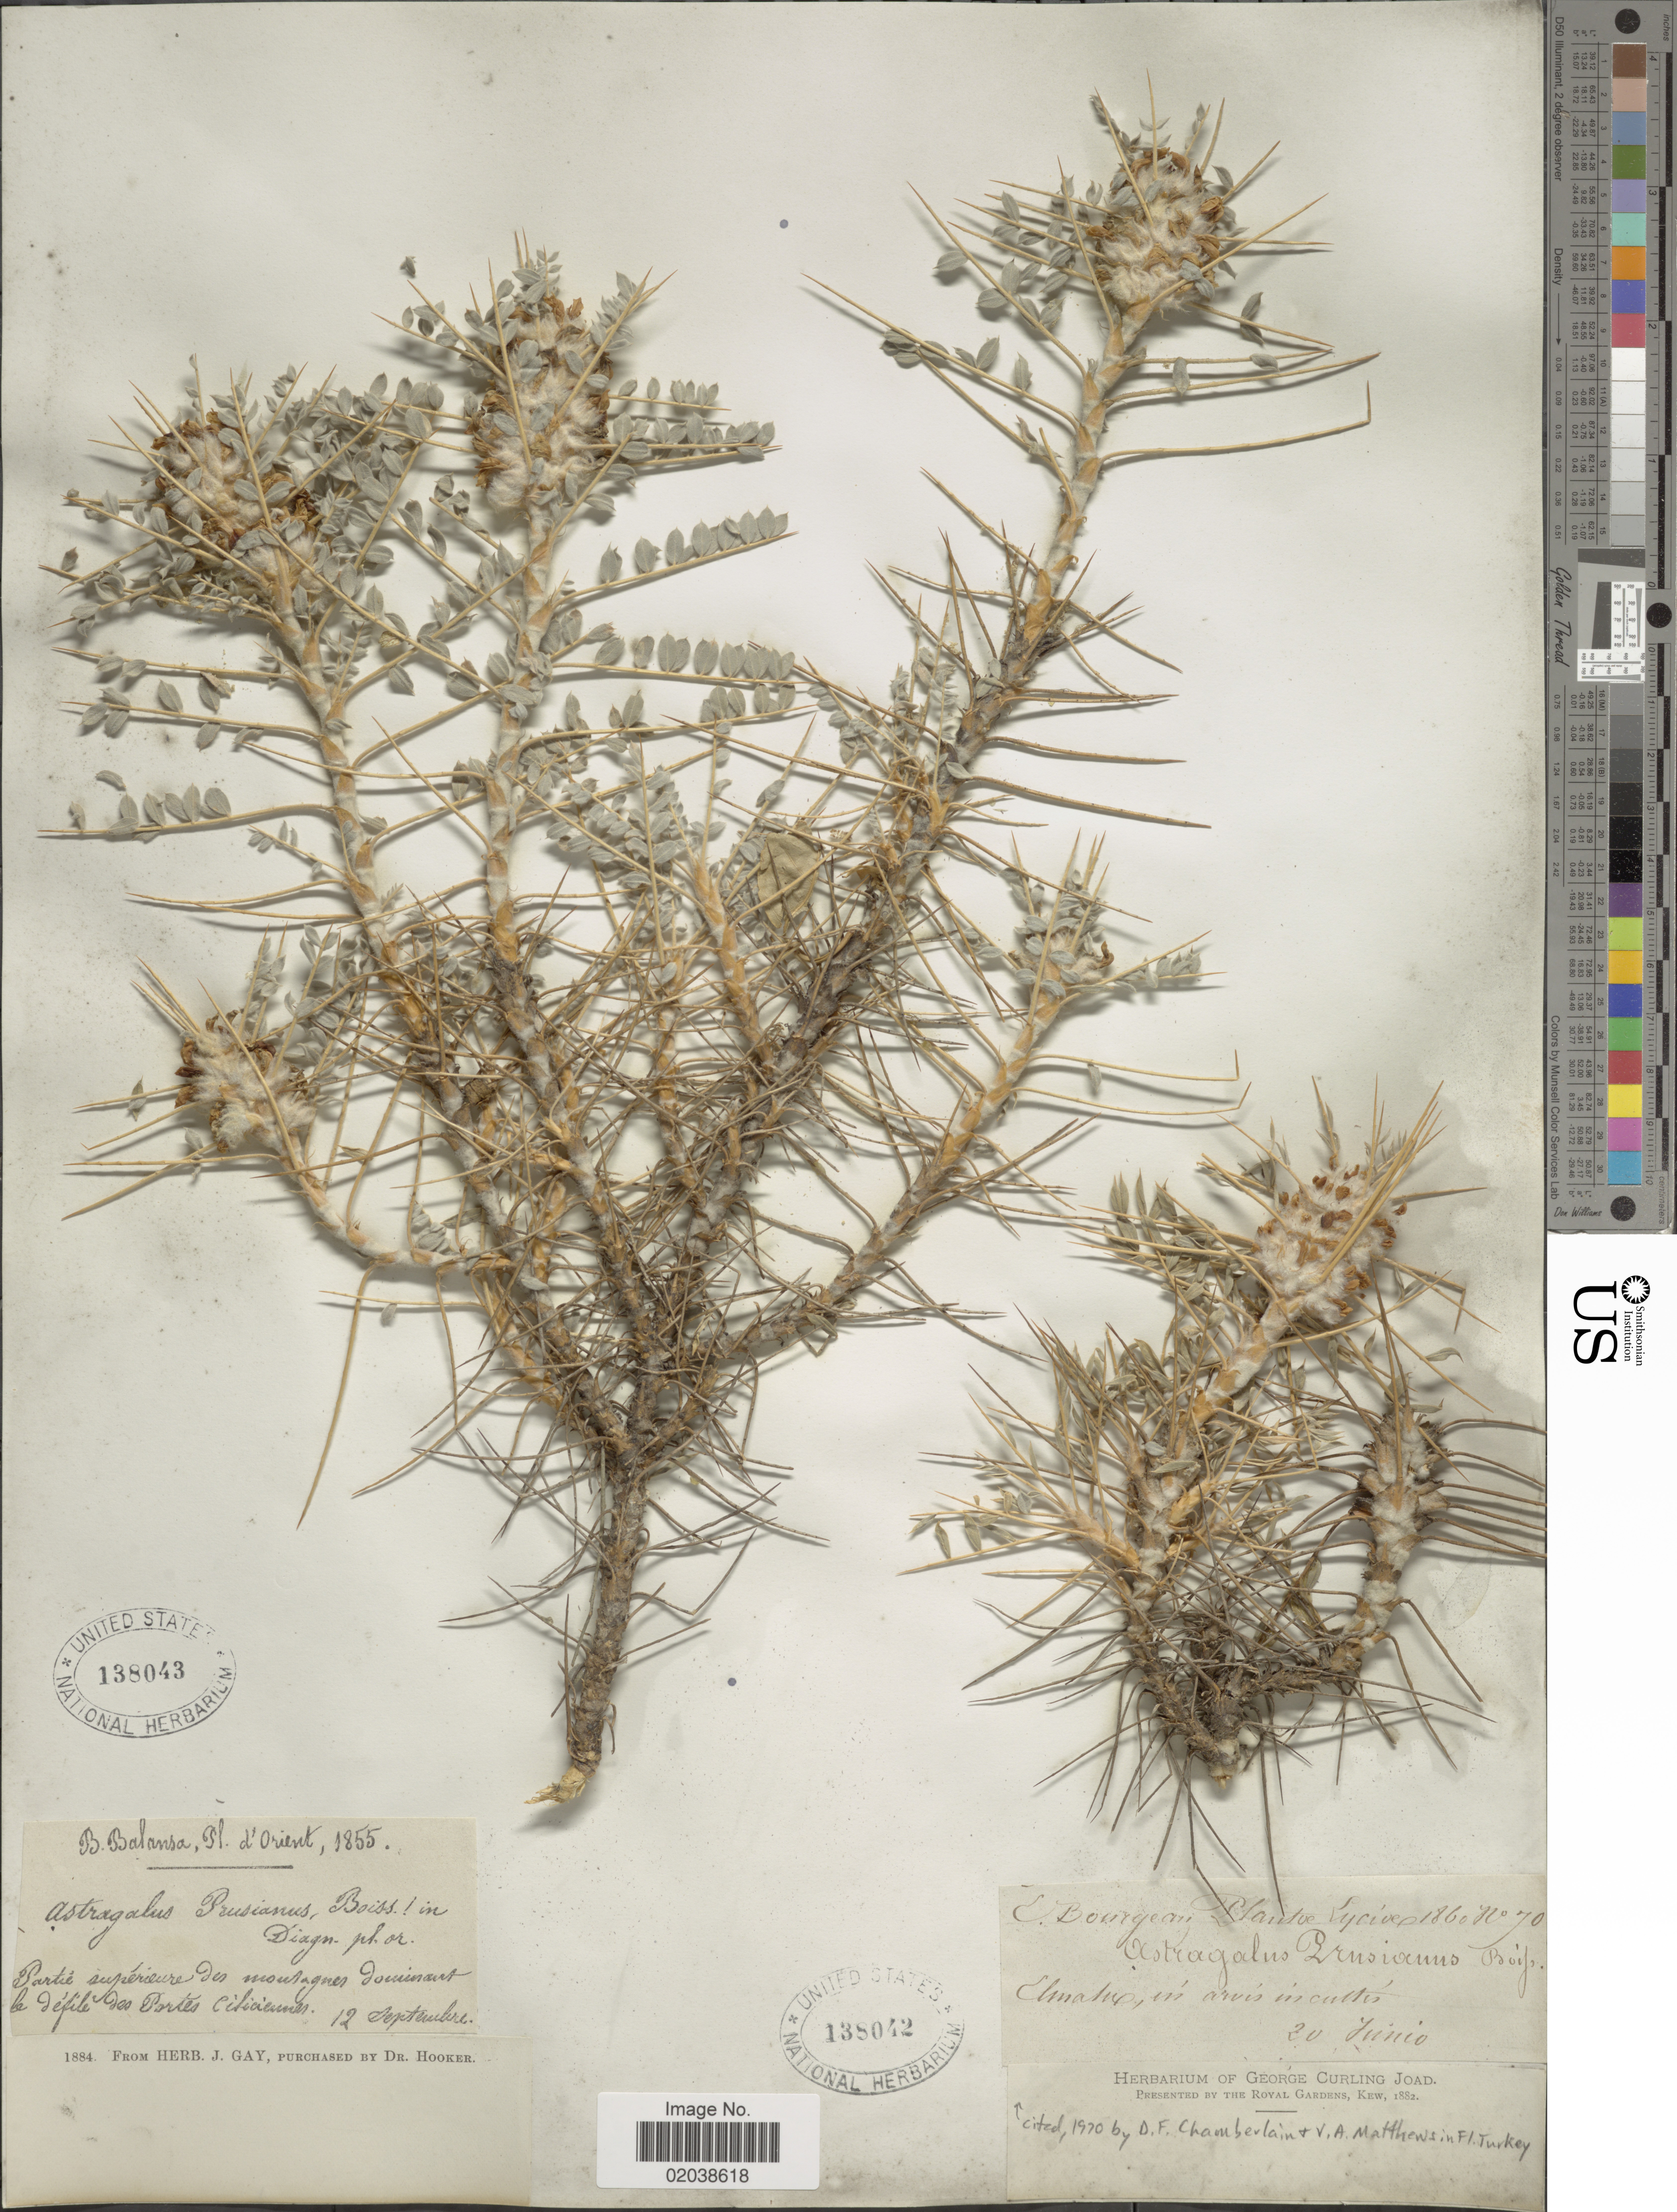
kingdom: Plantae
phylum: Tracheophyta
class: Magnoliopsida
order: Fabales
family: Fabaceae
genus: Astragalus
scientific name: Astragalus prusianus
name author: Boiss.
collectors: B. Balansa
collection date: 1855-09-12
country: Turkey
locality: D'Orient. Partie superieure des mouflagnes Jourimaet le d efile des Partes ciliacienes [interpreted]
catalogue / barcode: US 138043